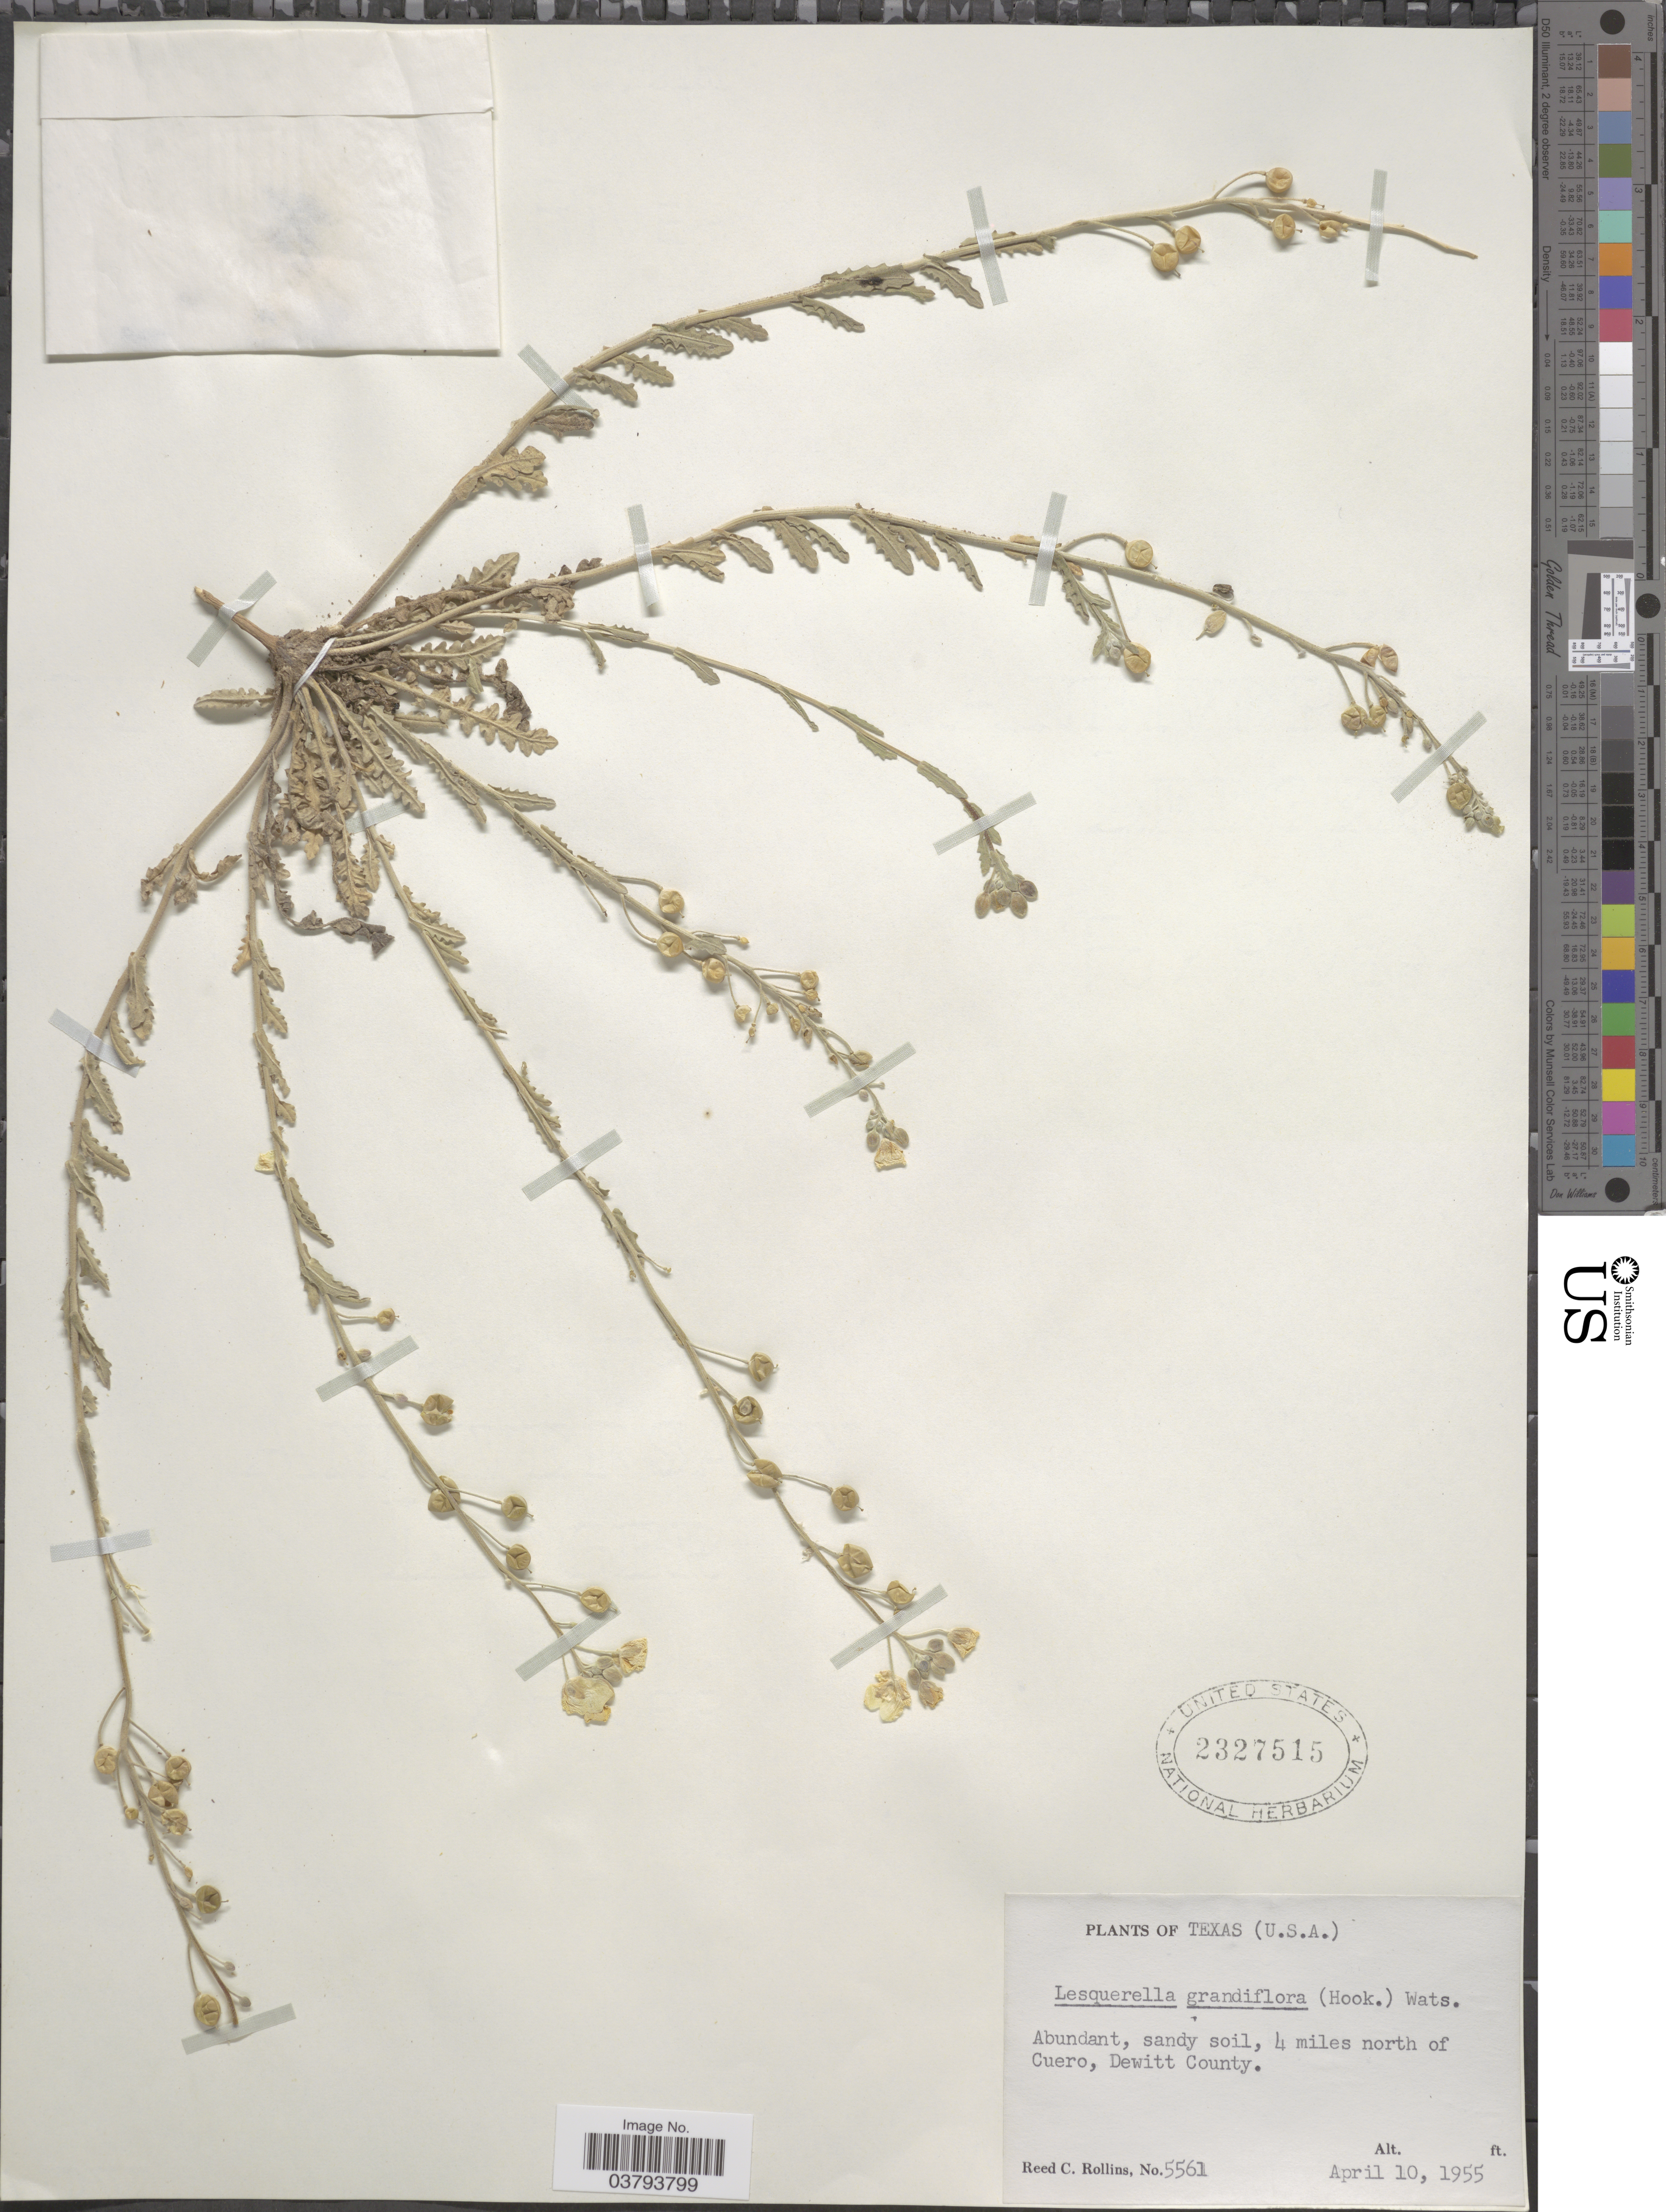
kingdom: Plantae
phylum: Tracheophyta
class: Magnoliopsida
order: Brassicales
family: Brassicaceae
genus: Lesquerella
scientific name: Lesquerella grandiflora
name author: S. Watson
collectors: R. C. Rollins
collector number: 5561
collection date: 1955-04-10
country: United States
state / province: Texas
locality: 4 miles north of Cuero, Dewitt County.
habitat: sandy soil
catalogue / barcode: US 2327515